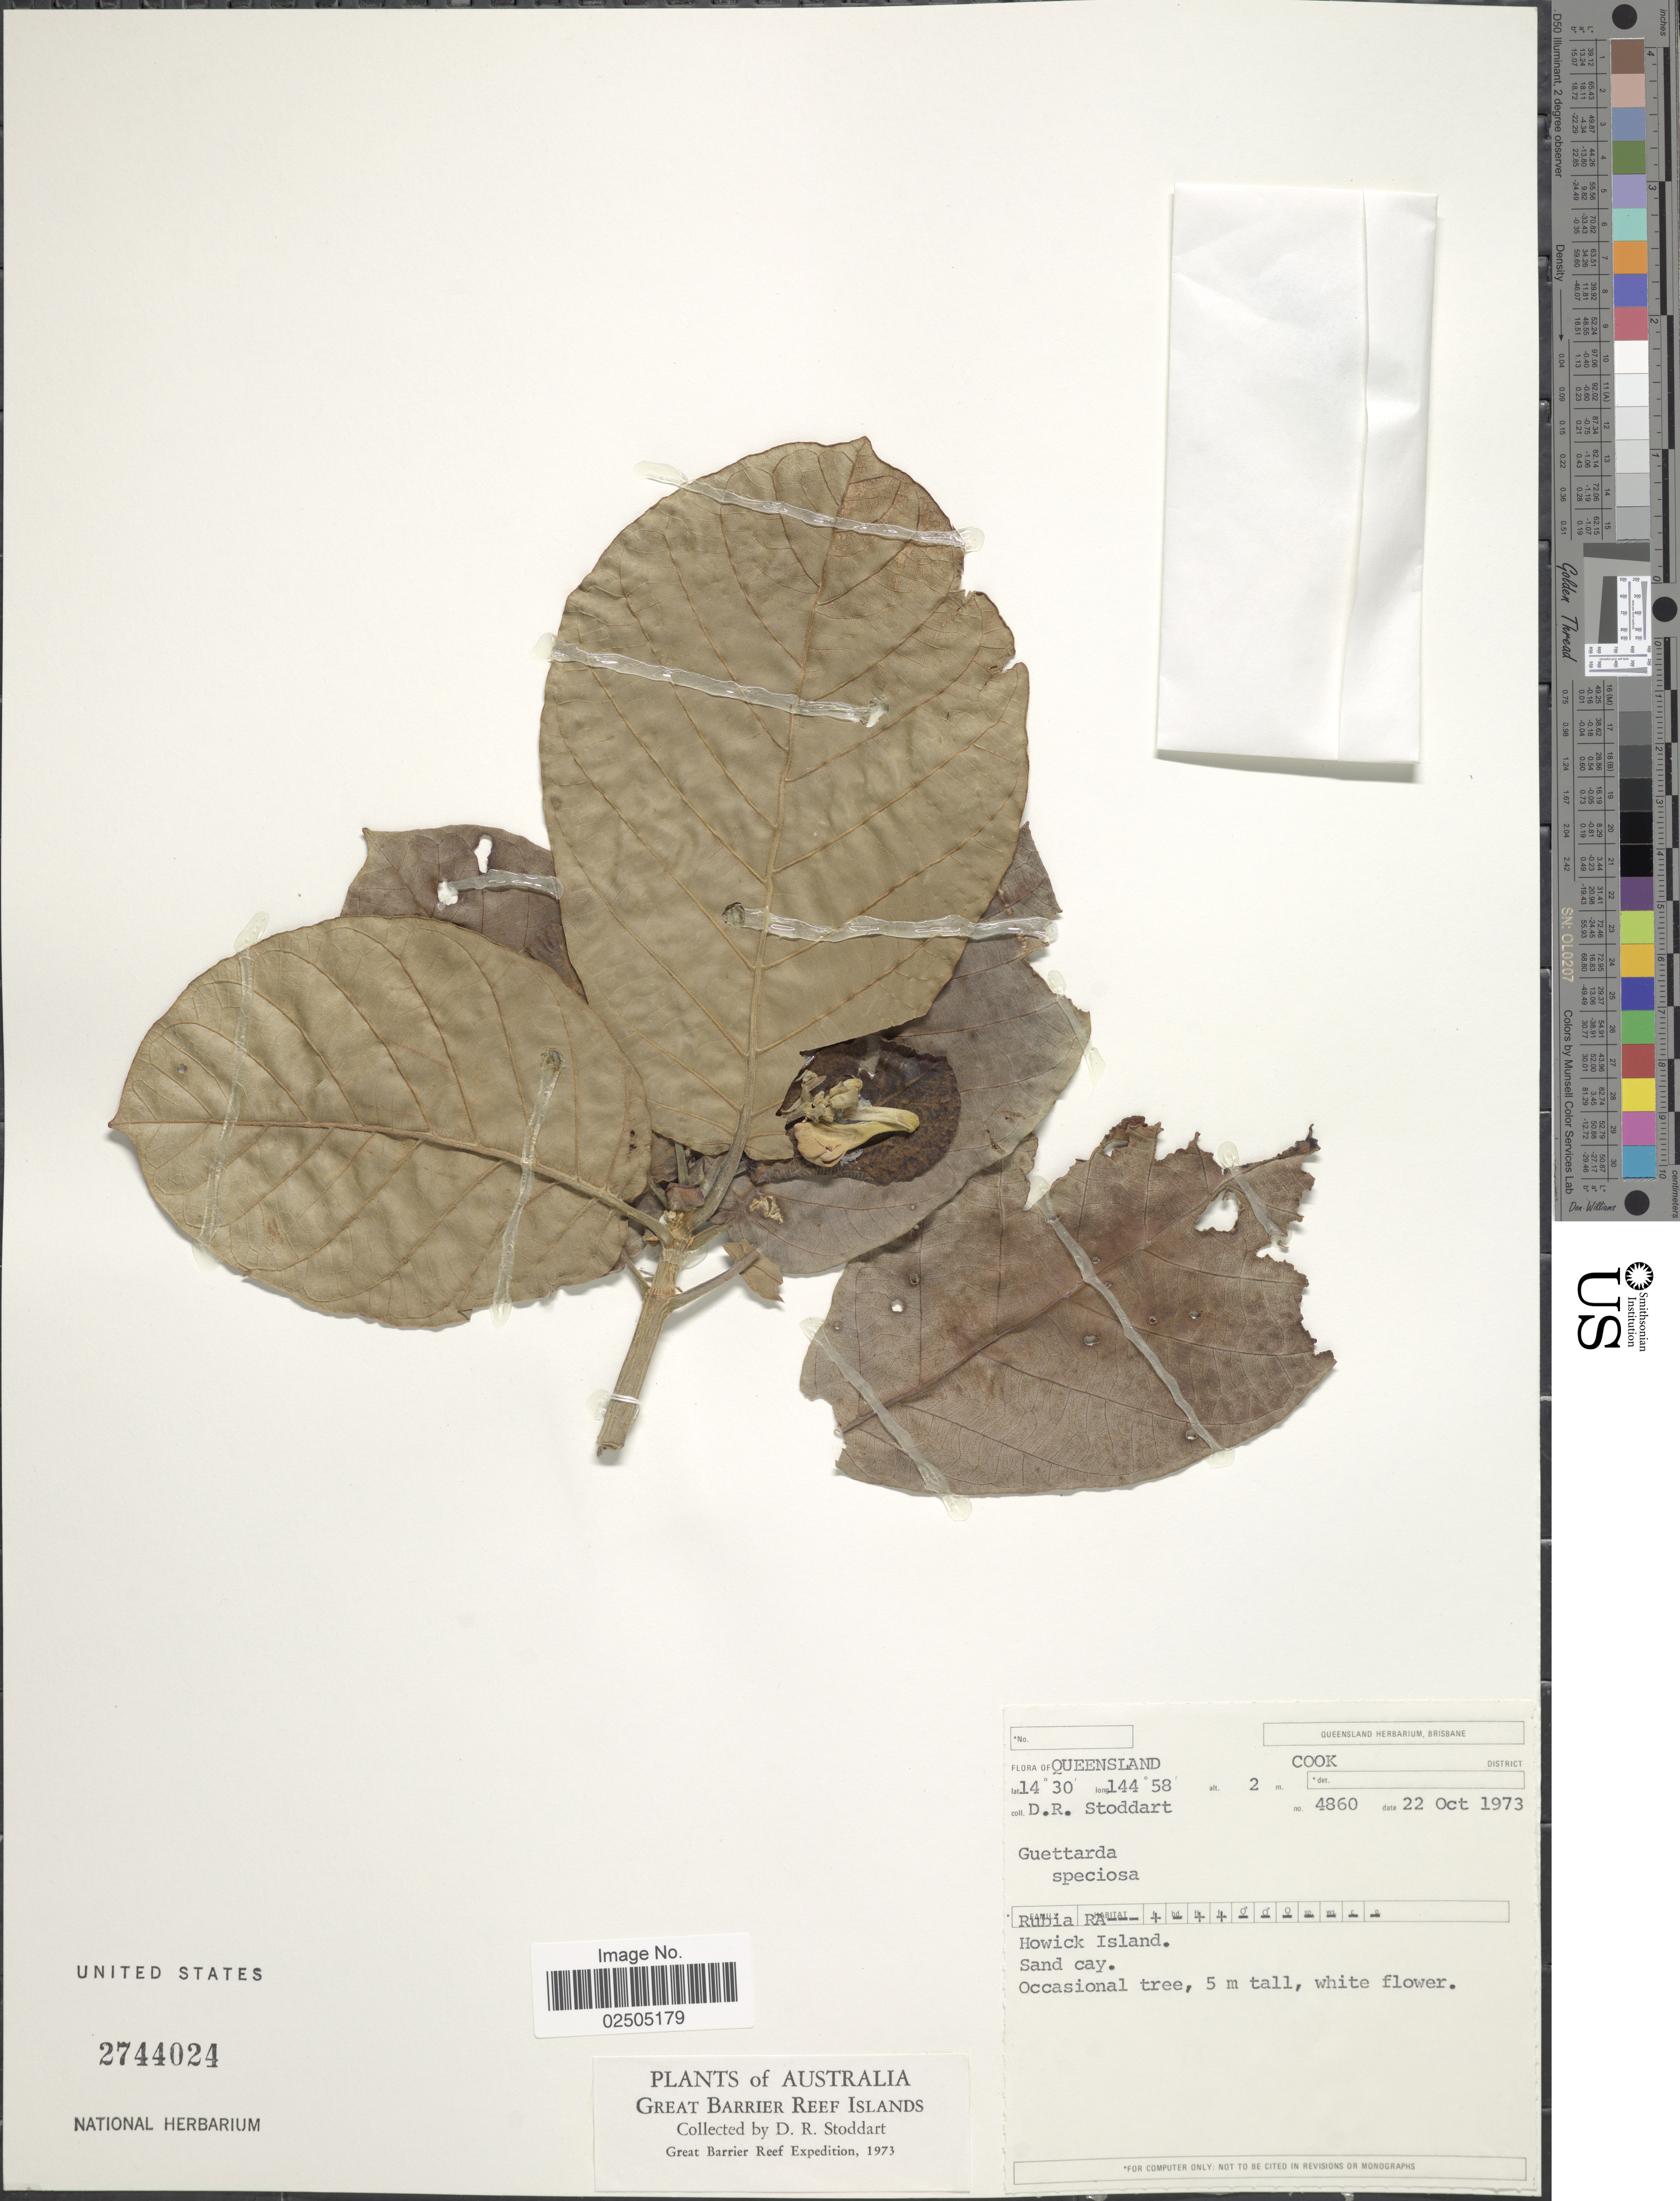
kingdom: Plantae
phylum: Tracheophyta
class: Magnoliopsida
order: Gentianales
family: Rubiaceae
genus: Guettarda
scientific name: Guettarda speciosa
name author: L.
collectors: D. R. Stoddart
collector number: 4860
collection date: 1973-10-22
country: Australia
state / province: Queensland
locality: Cook District, Howick Island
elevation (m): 2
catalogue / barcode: US 2744024